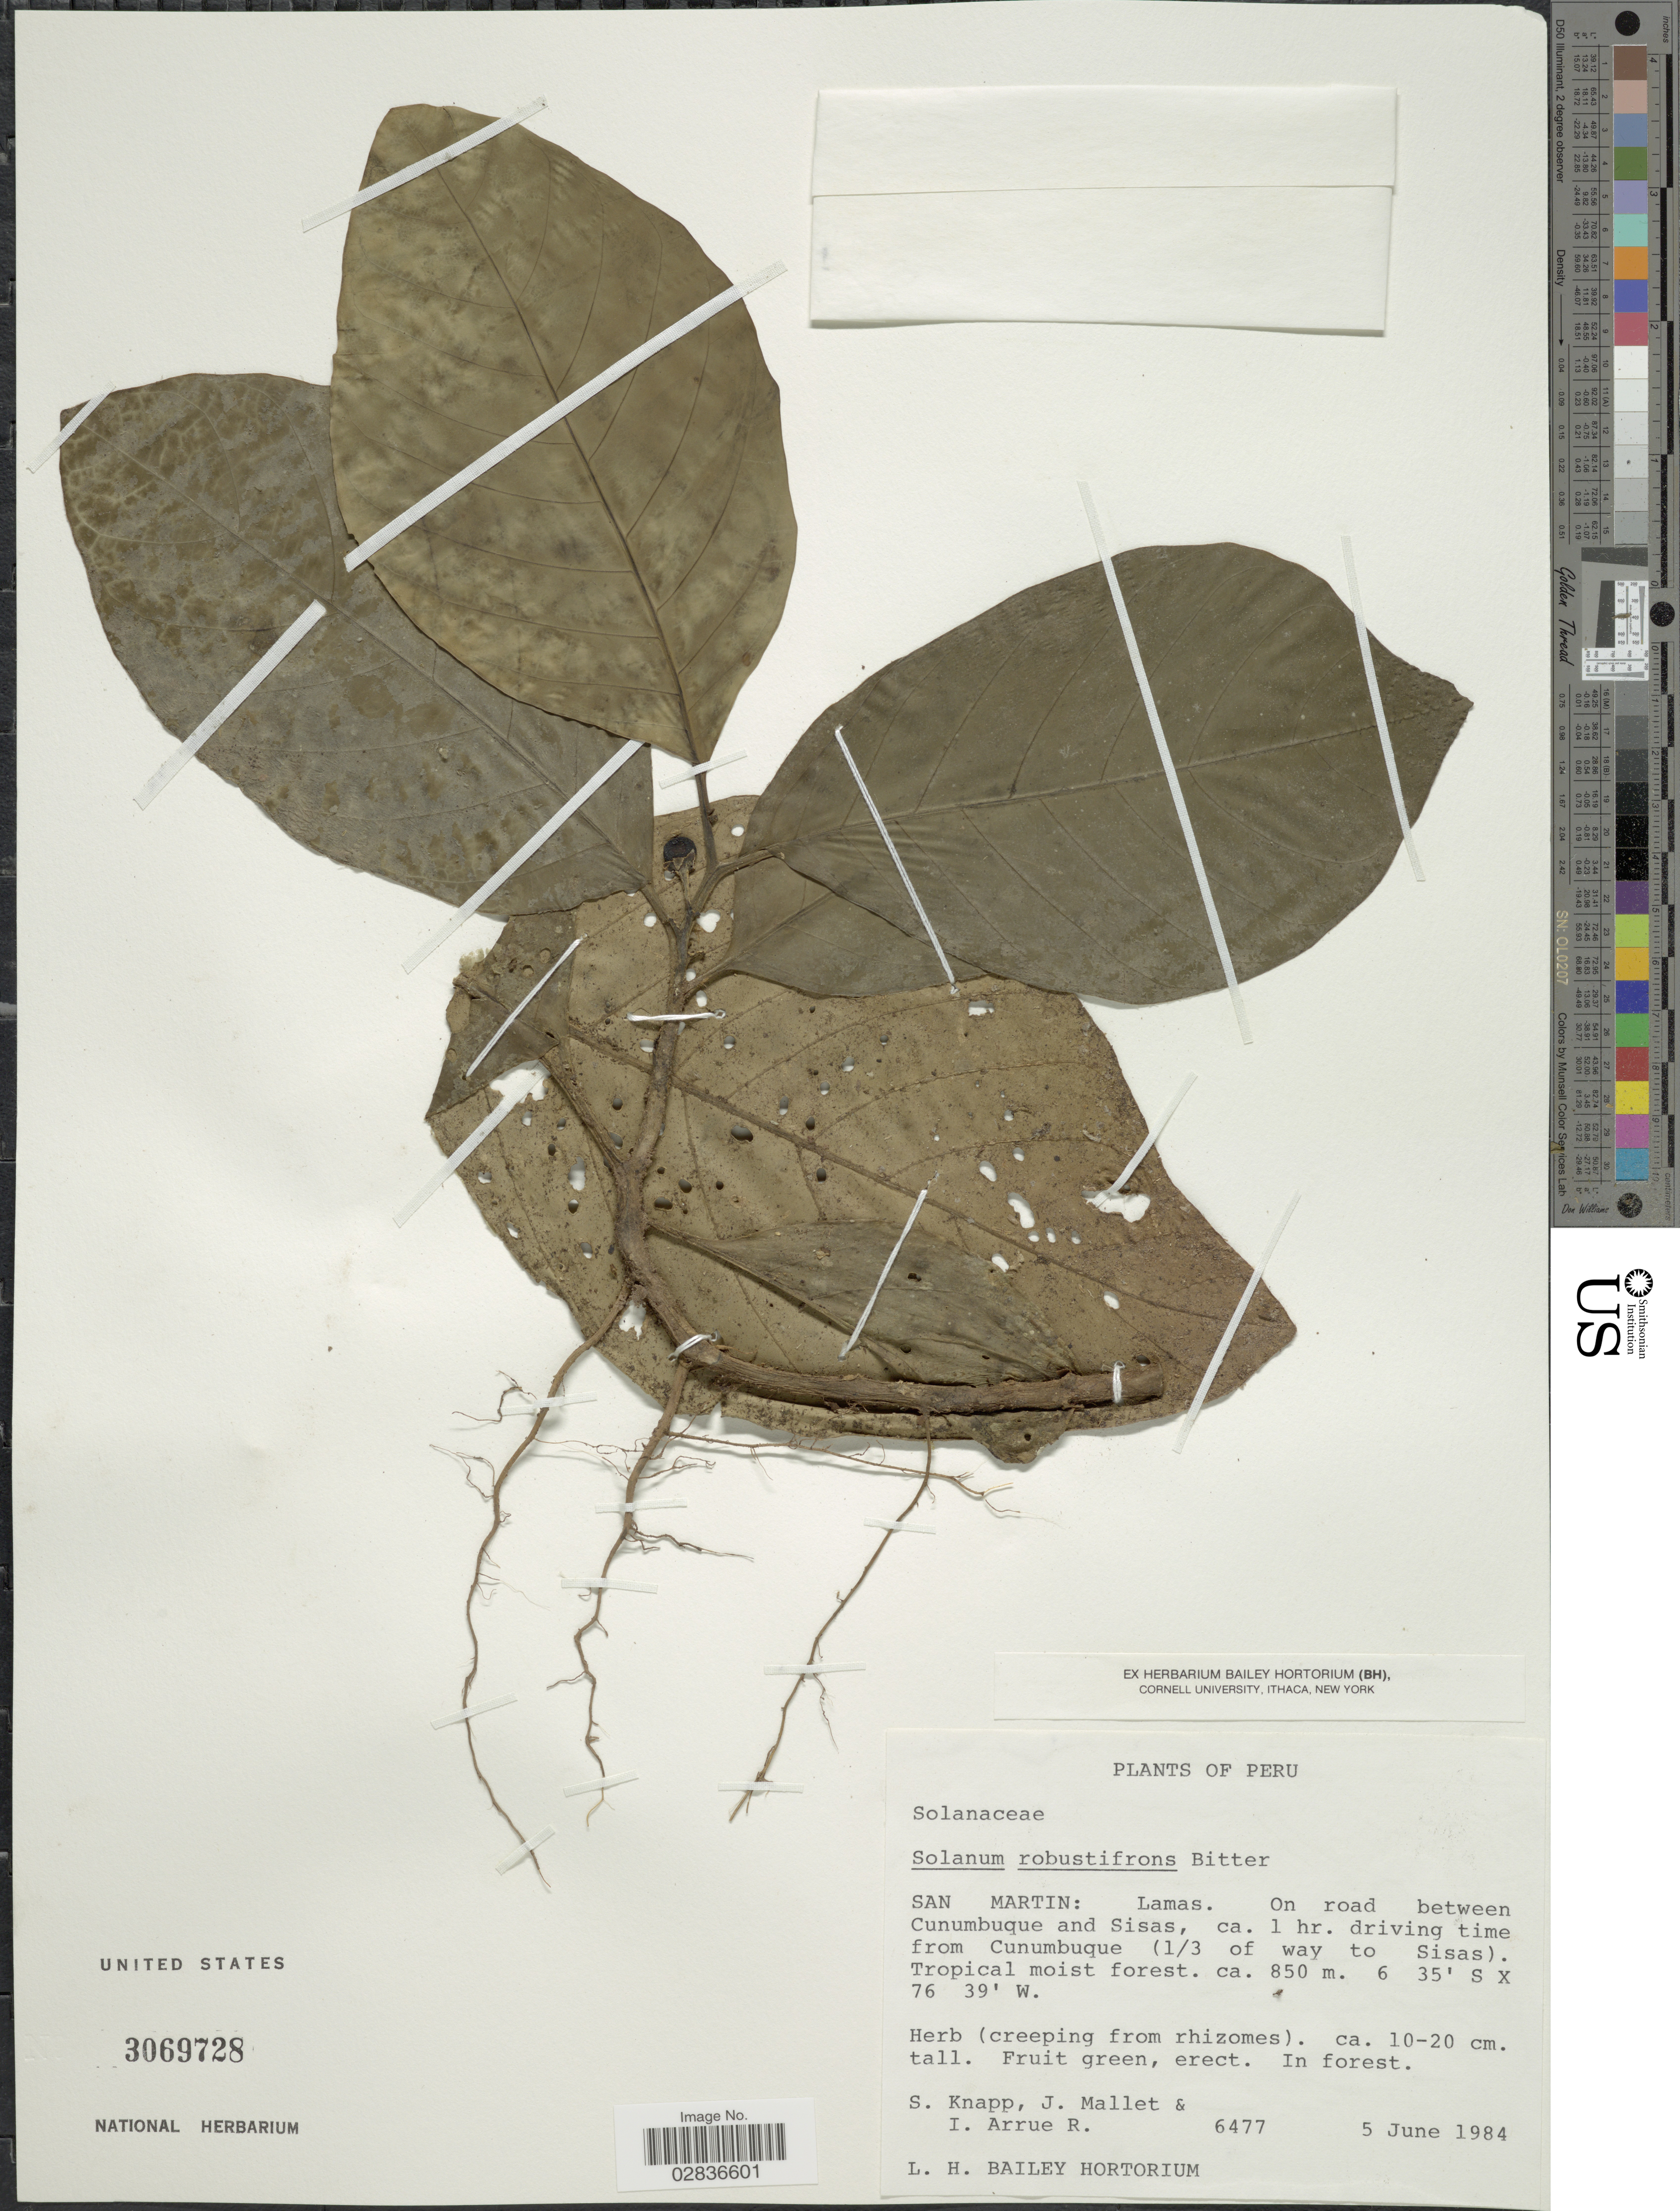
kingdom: Plantae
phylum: Tracheophyta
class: Magnoliopsida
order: Solanales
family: Solanaceae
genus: Solanum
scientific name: Solanum robustifrons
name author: Bitter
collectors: S. Knapp, J. Mallet & I. Arrue R.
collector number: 6477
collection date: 1984-06-05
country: Peru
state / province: San Martín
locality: San Martin: Lamas. On road between Cunumbuque and Sisas, ca. 1 hr. driving time from Cunumbuque (1/3 of way to Sisas).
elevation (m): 850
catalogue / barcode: US 3069728